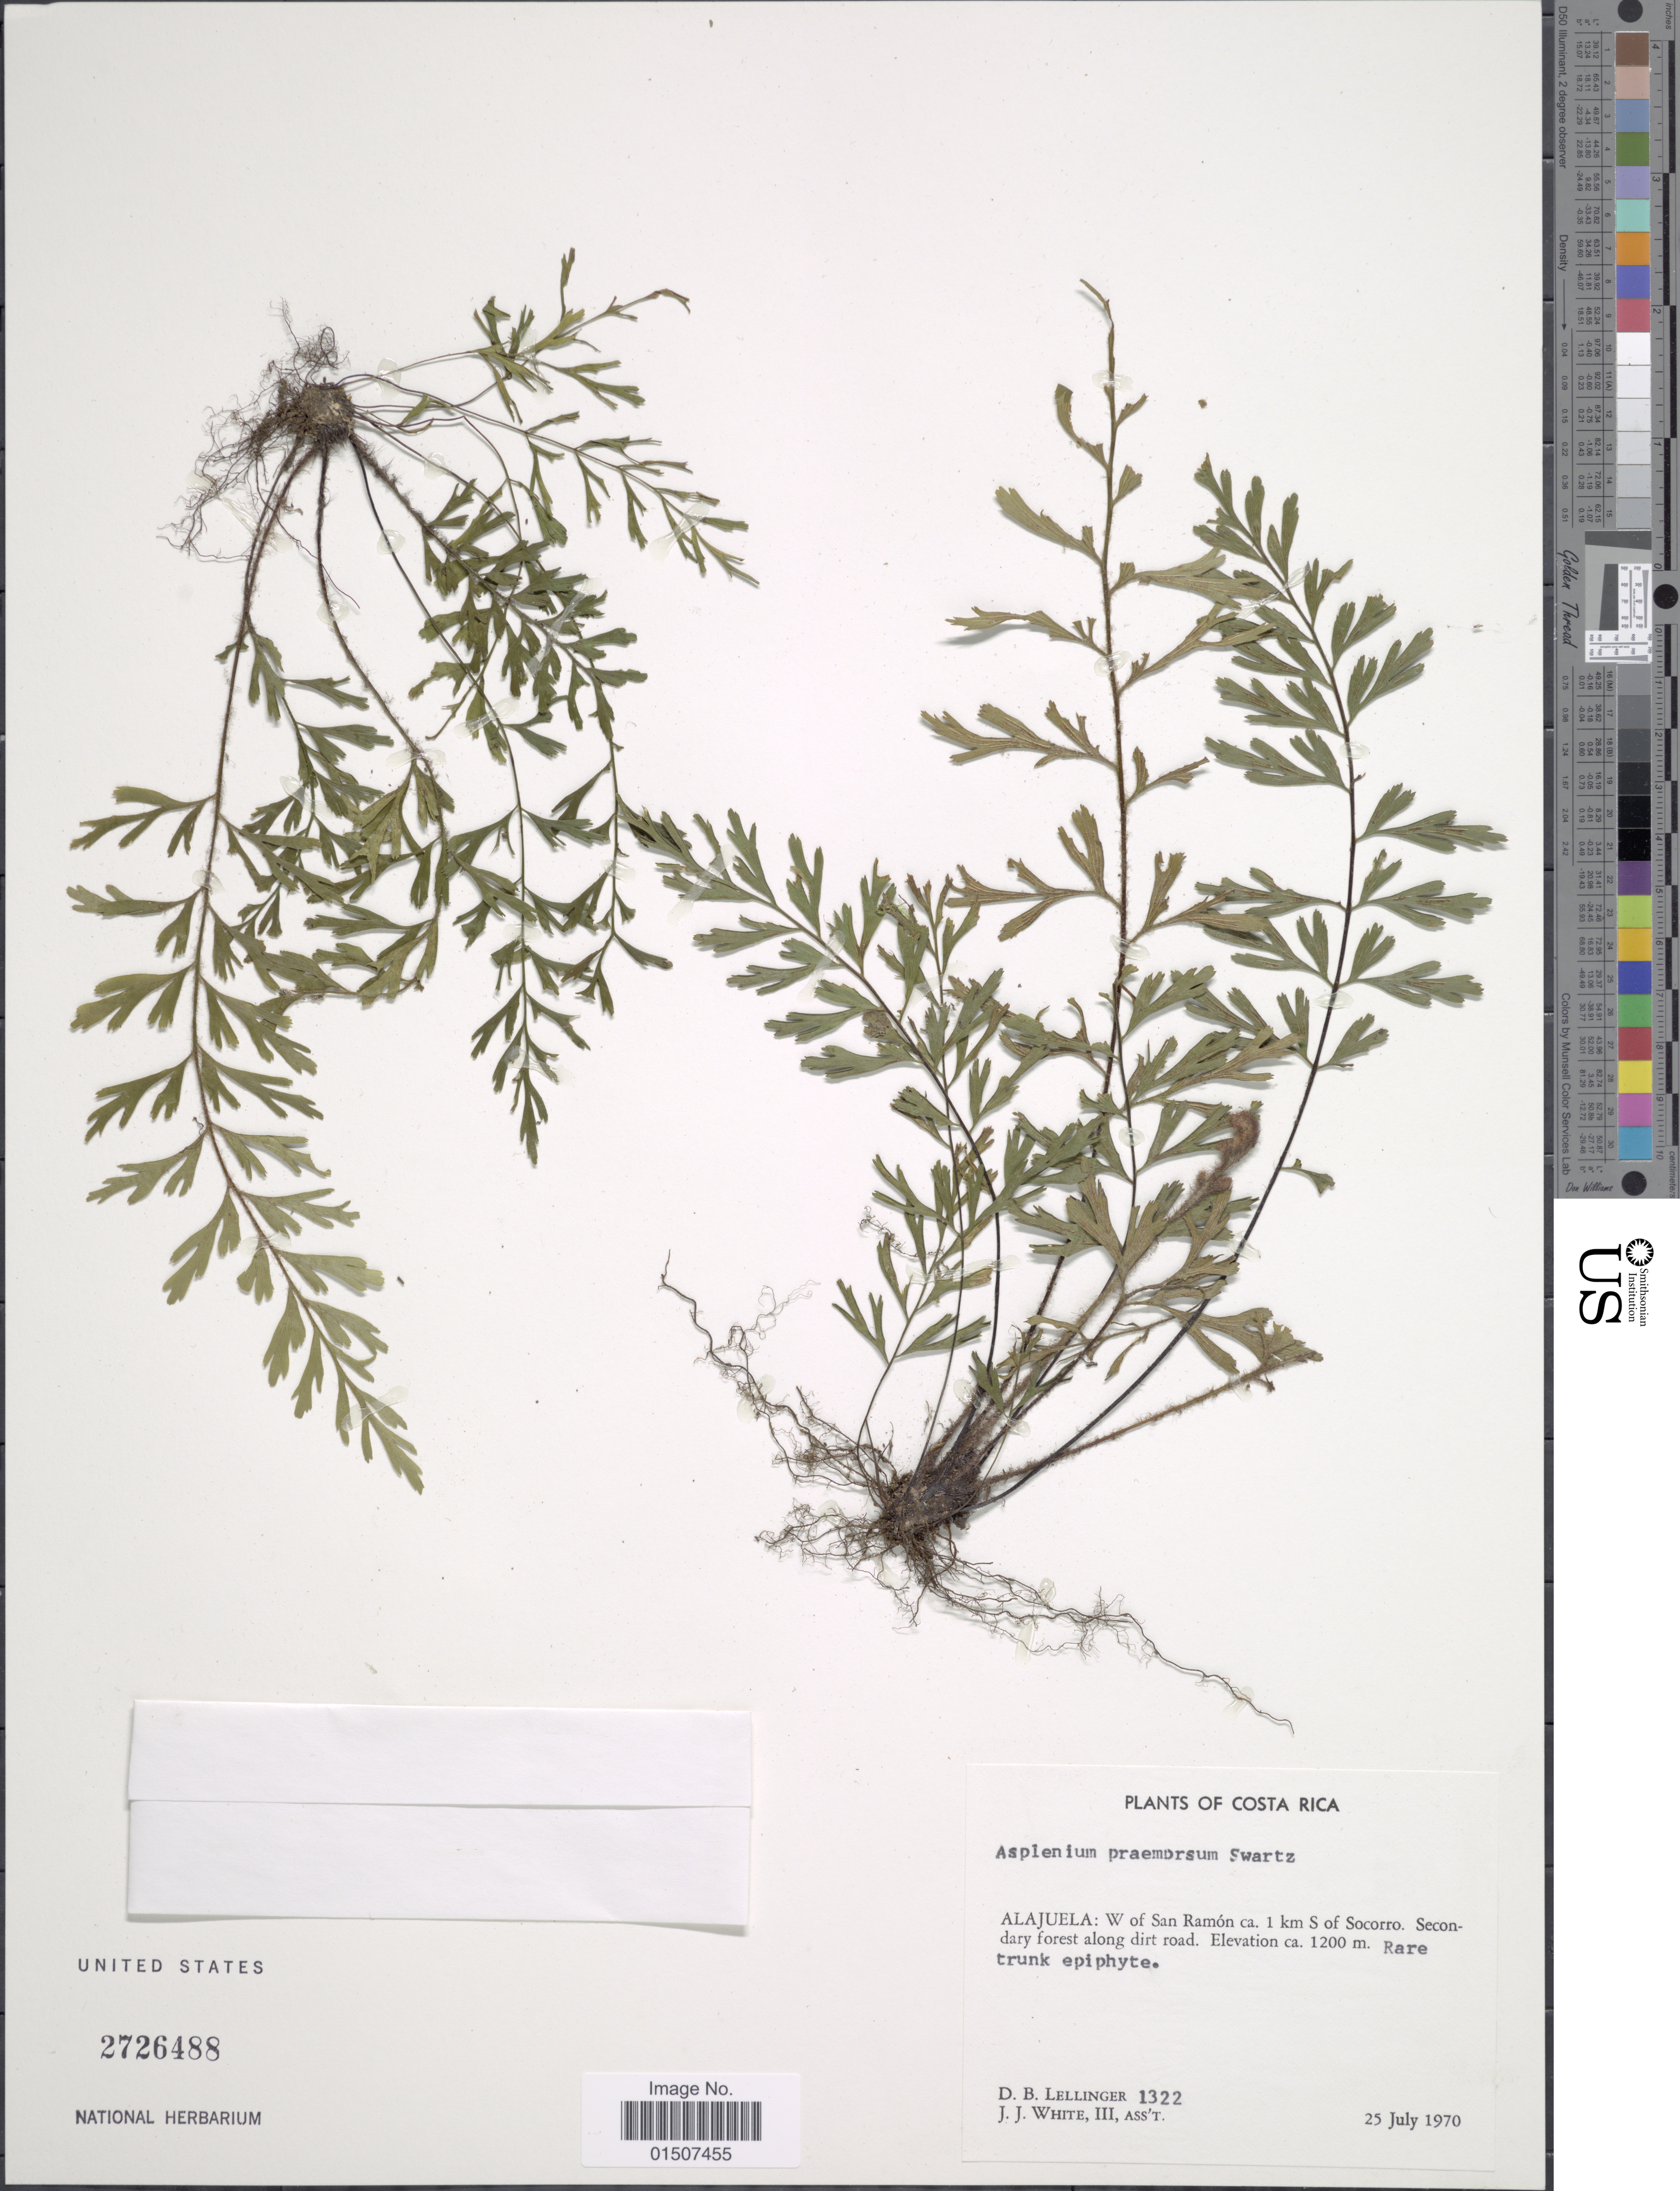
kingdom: Plantae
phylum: Tracheophyta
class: Polypodiopsida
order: Polypodiales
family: Aspleniaceae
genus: Asplenium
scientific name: Asplenium praemorsum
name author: Sw.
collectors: D. B. Lellinger & J. J. White III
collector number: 1322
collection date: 1970-07-25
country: Costa Rica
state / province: Alajuela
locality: W of San Ramón ca. 1 km S of Socrro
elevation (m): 1200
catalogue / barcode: US 2726488